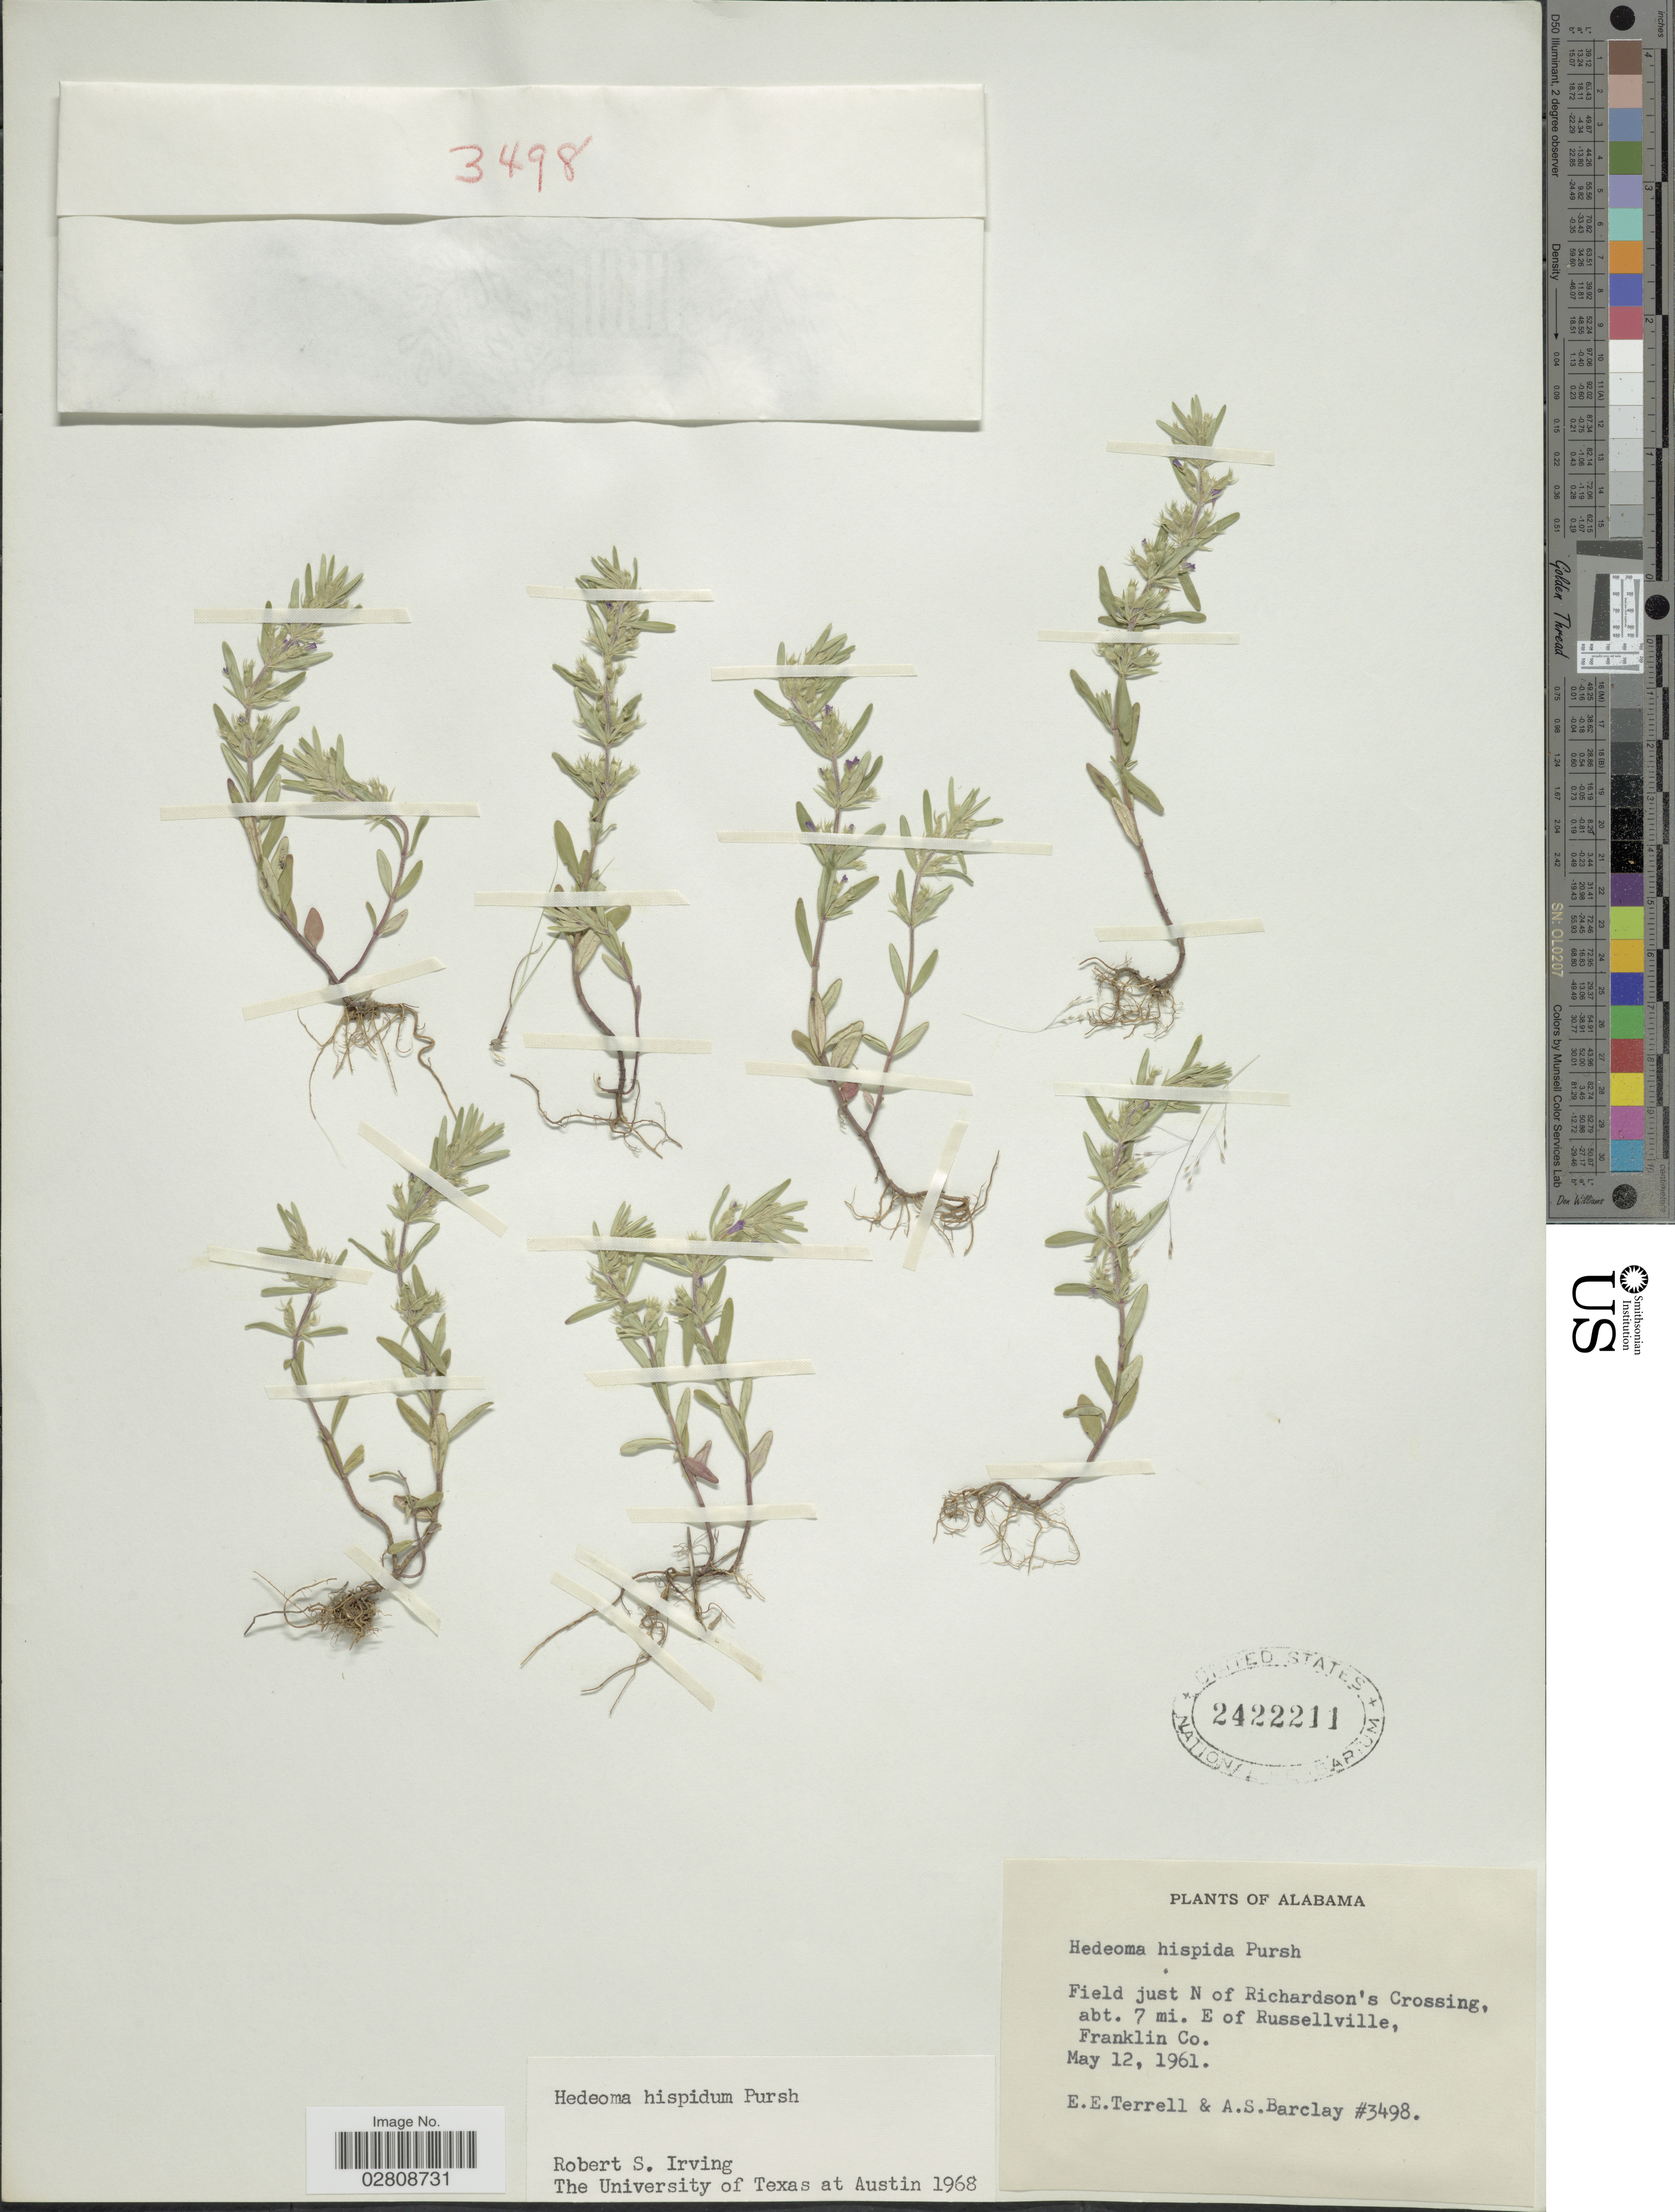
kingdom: Plantae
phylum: Tracheophyta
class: Magnoliopsida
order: Lamiales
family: Lamiaceae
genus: Hedeoma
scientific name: Hedeoma hispida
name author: Pursh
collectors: E. E. Terrell & A. S. Barclay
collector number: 3498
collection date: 1961-05-12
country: United States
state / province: Alabama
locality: Field just N of Richardson's Crossing, abt. 7 mi. E of Russellville, Franklin Co.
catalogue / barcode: US 2422211